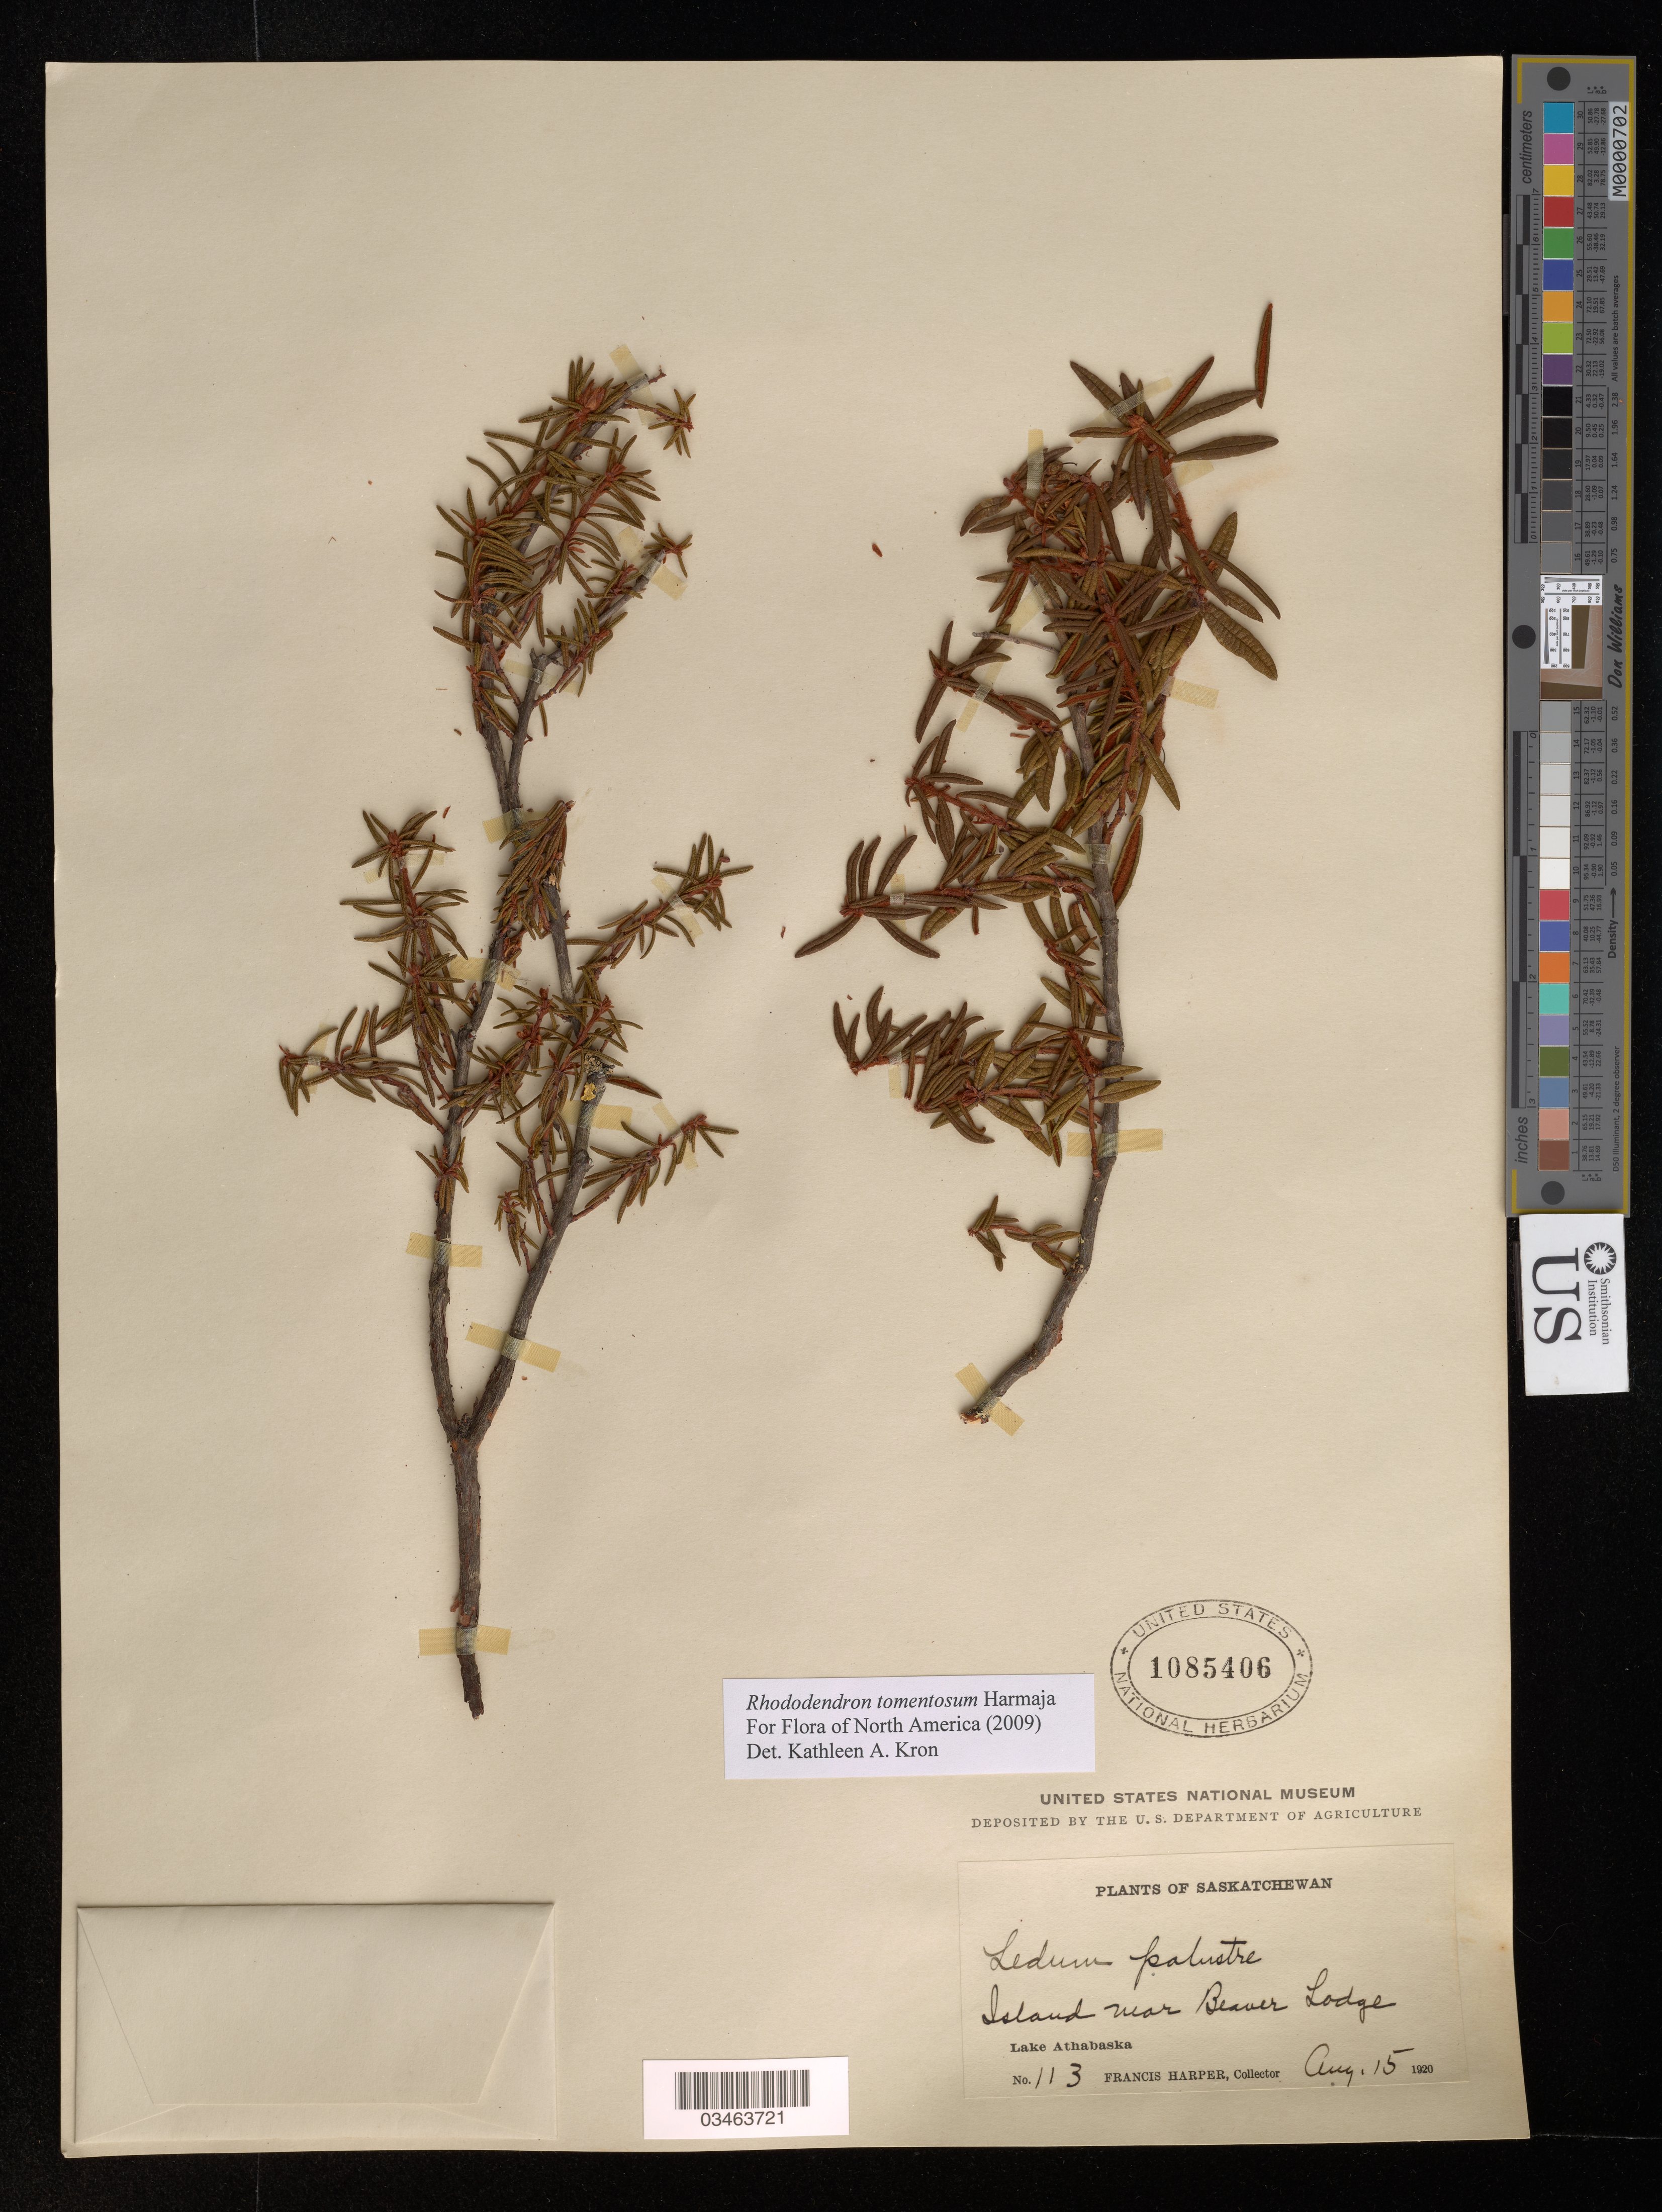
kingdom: Plantae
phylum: Tracheophyta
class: Magnoliopsida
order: Ericales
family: Ericaceae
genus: Rhododendron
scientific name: Rhododendron tomentosum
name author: Harmaja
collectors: F. Harper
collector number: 113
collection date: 1920-08-15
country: Canada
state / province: Saskatchewan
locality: Island near Beaver Lodge. Lake Athabaska.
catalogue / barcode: US 1085406